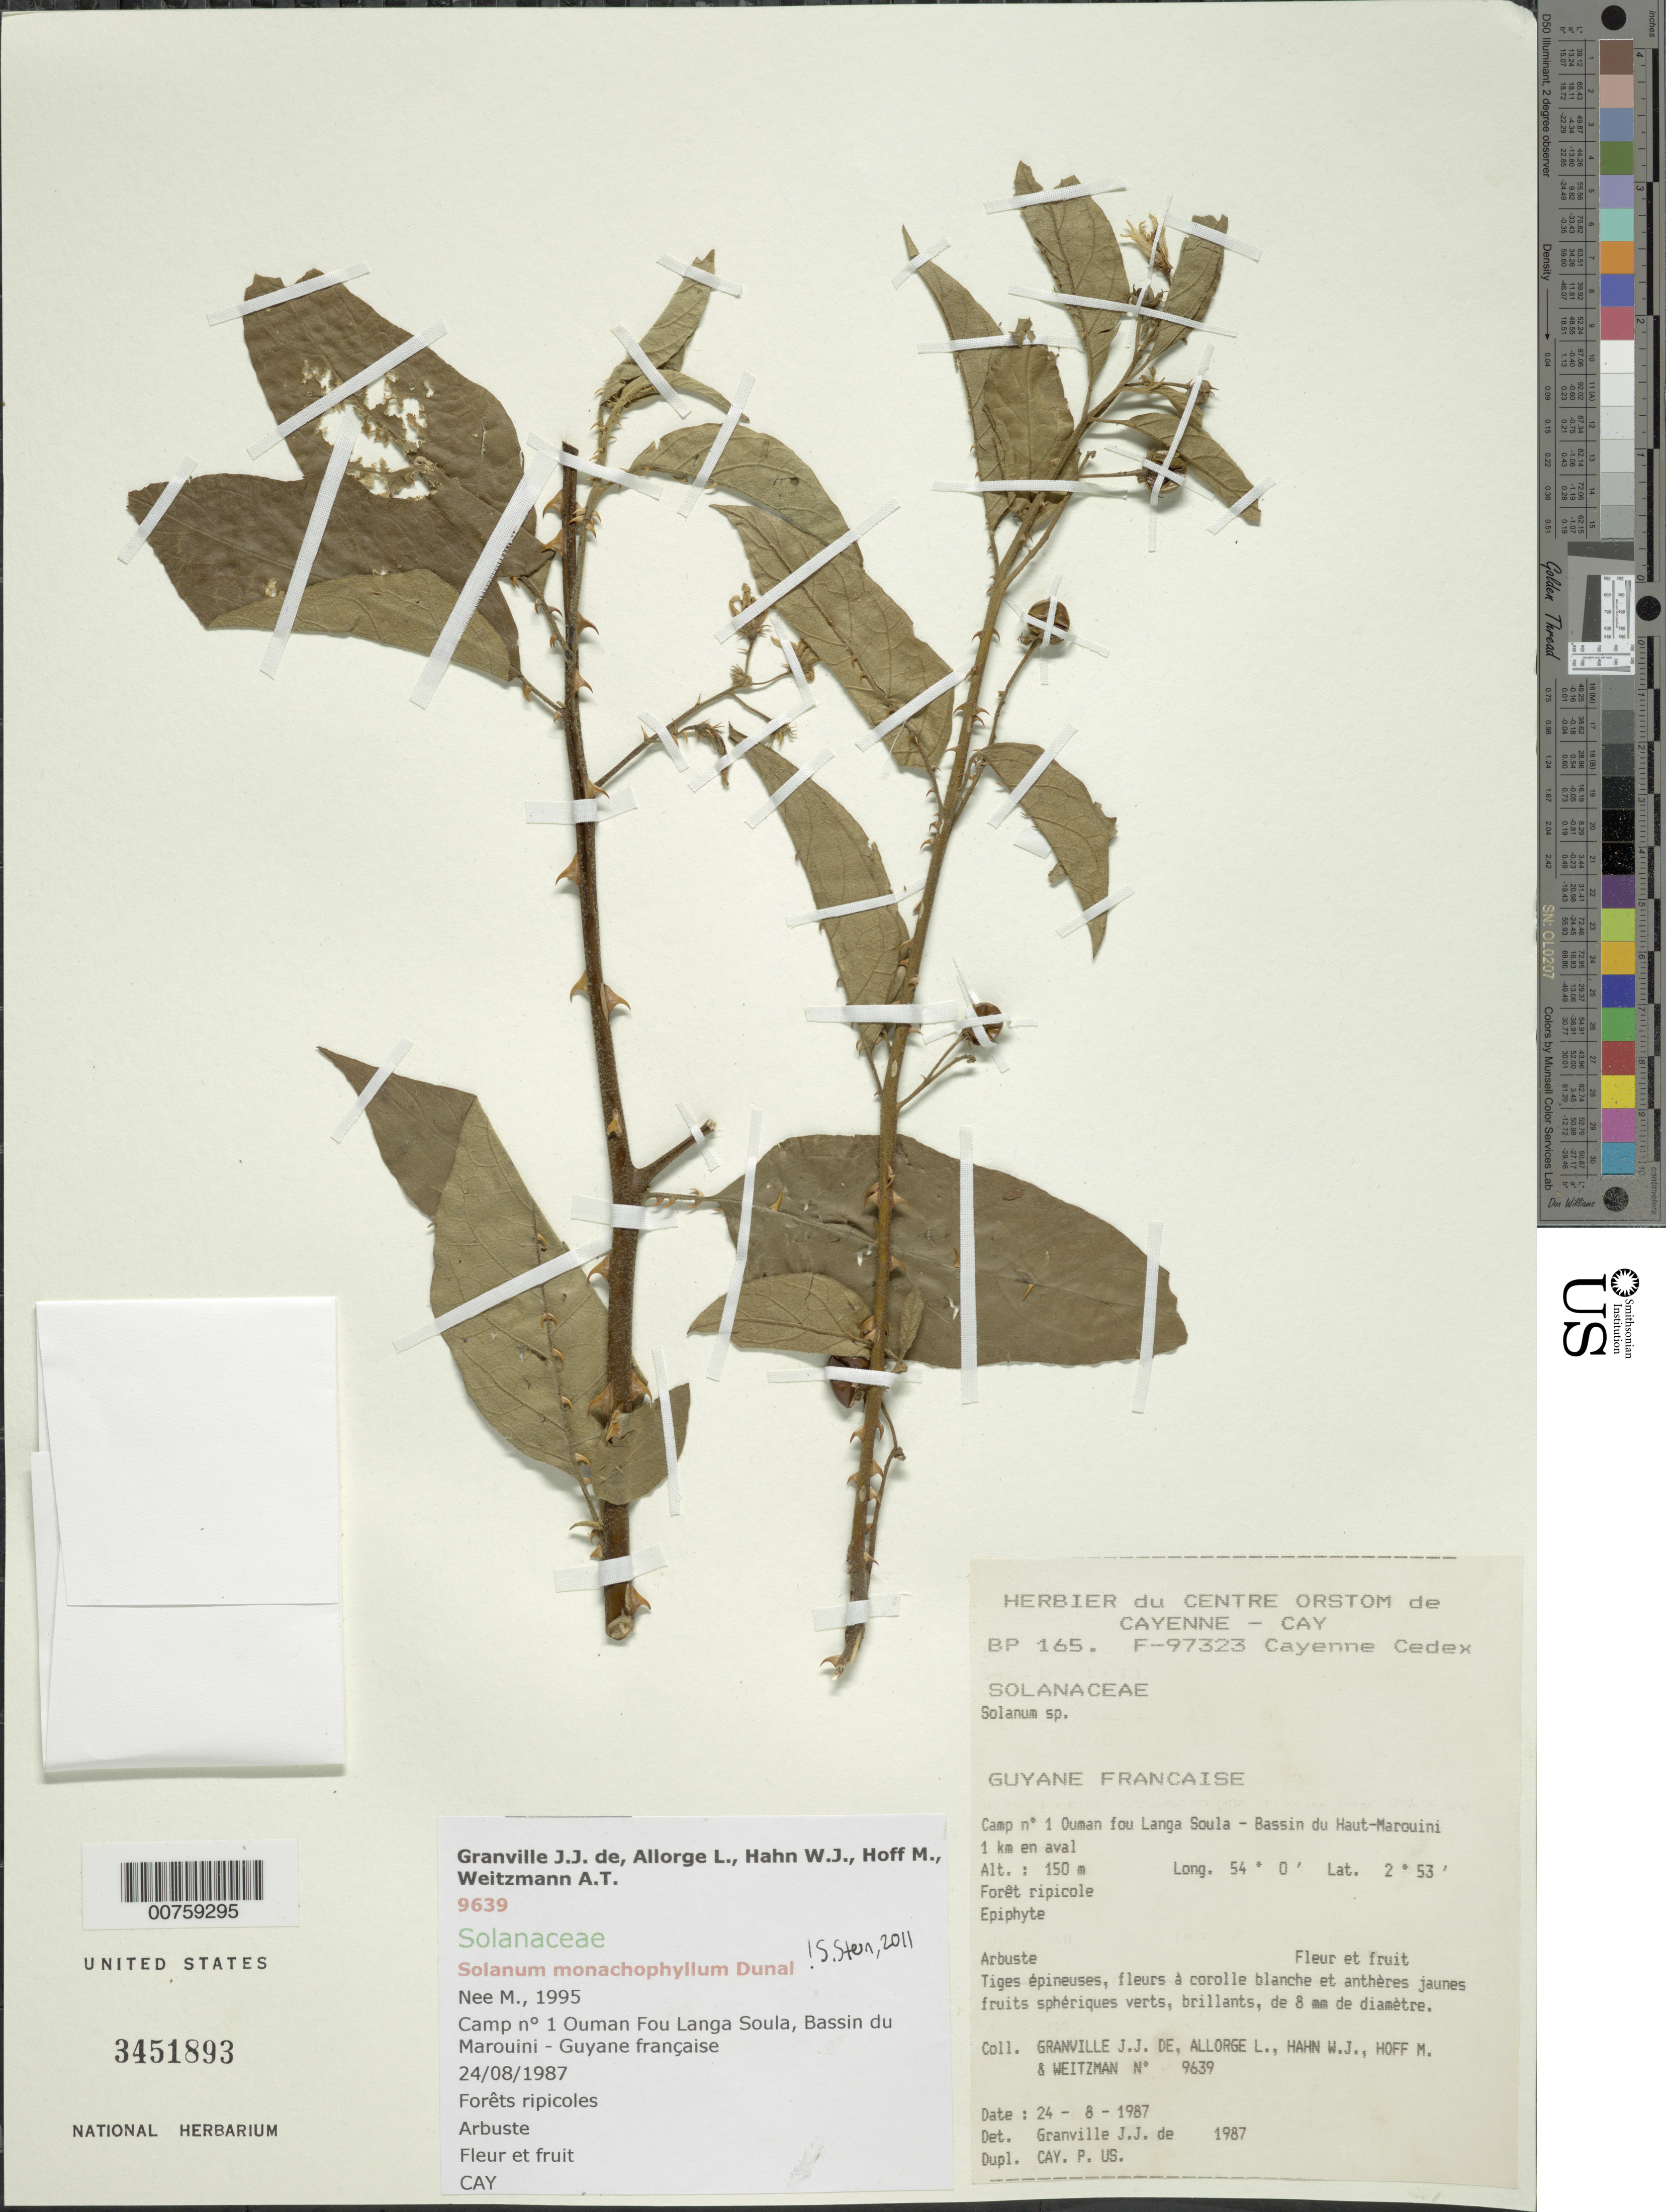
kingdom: Plantae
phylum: Tracheophyta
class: Magnoliopsida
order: Solanales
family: Solanaceae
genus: Solanum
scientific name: Solanum monachophyllum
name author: Dunal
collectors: J.-J. de Granville, L. Allorge, W. J. Hahn, M. Hoff & Weitzman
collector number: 9639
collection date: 1987-08-24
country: French Guiana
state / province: Cayenne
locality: Camp n° 1 Ouman fou Langa Soula - Bassin du Haut-Marouini 1 km en aval.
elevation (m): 150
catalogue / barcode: US 3451893